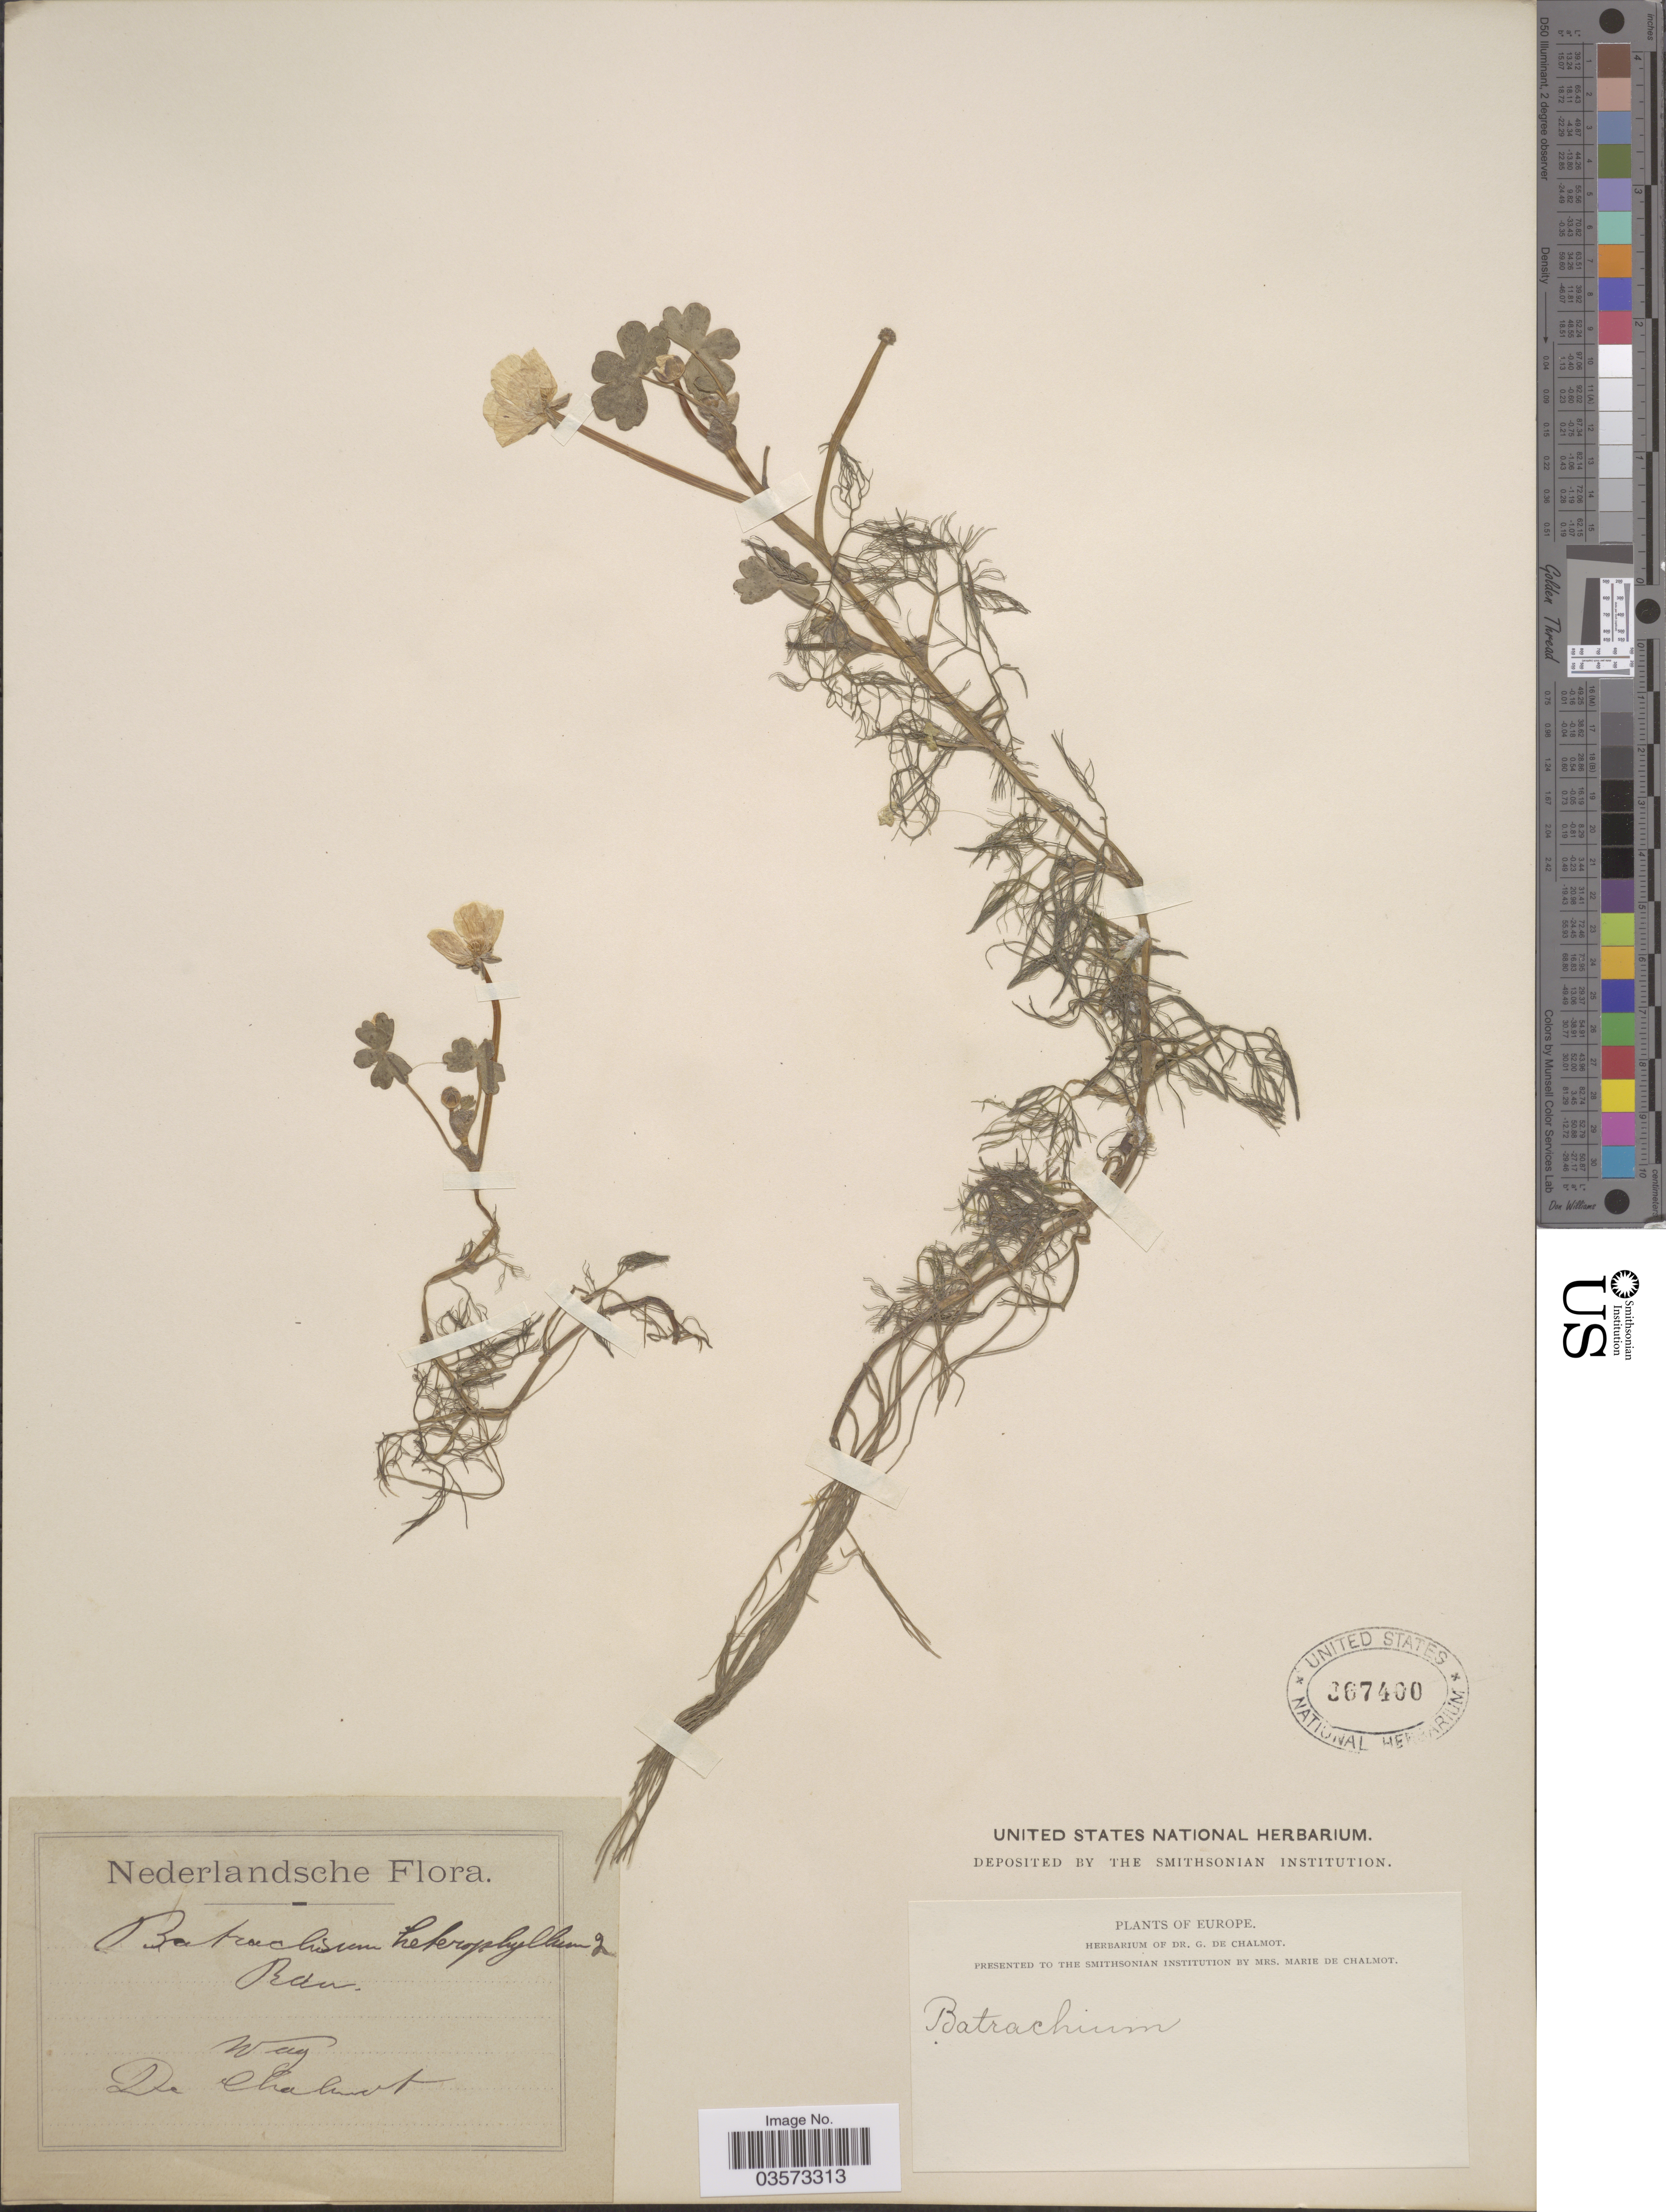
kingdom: Plantae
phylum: Tracheophyta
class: Magnoliopsida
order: Ranunculales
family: Ranunculaceae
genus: Ranunculus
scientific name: Ranunculus aquatilis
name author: L.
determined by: Strong, Mark T., (BOT), Smithsonian Institution - National Museum of Natural History (UNITED STATES)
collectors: G. de Chalmot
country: Netherlands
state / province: Gelderland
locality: Wag.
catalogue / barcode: US 367400